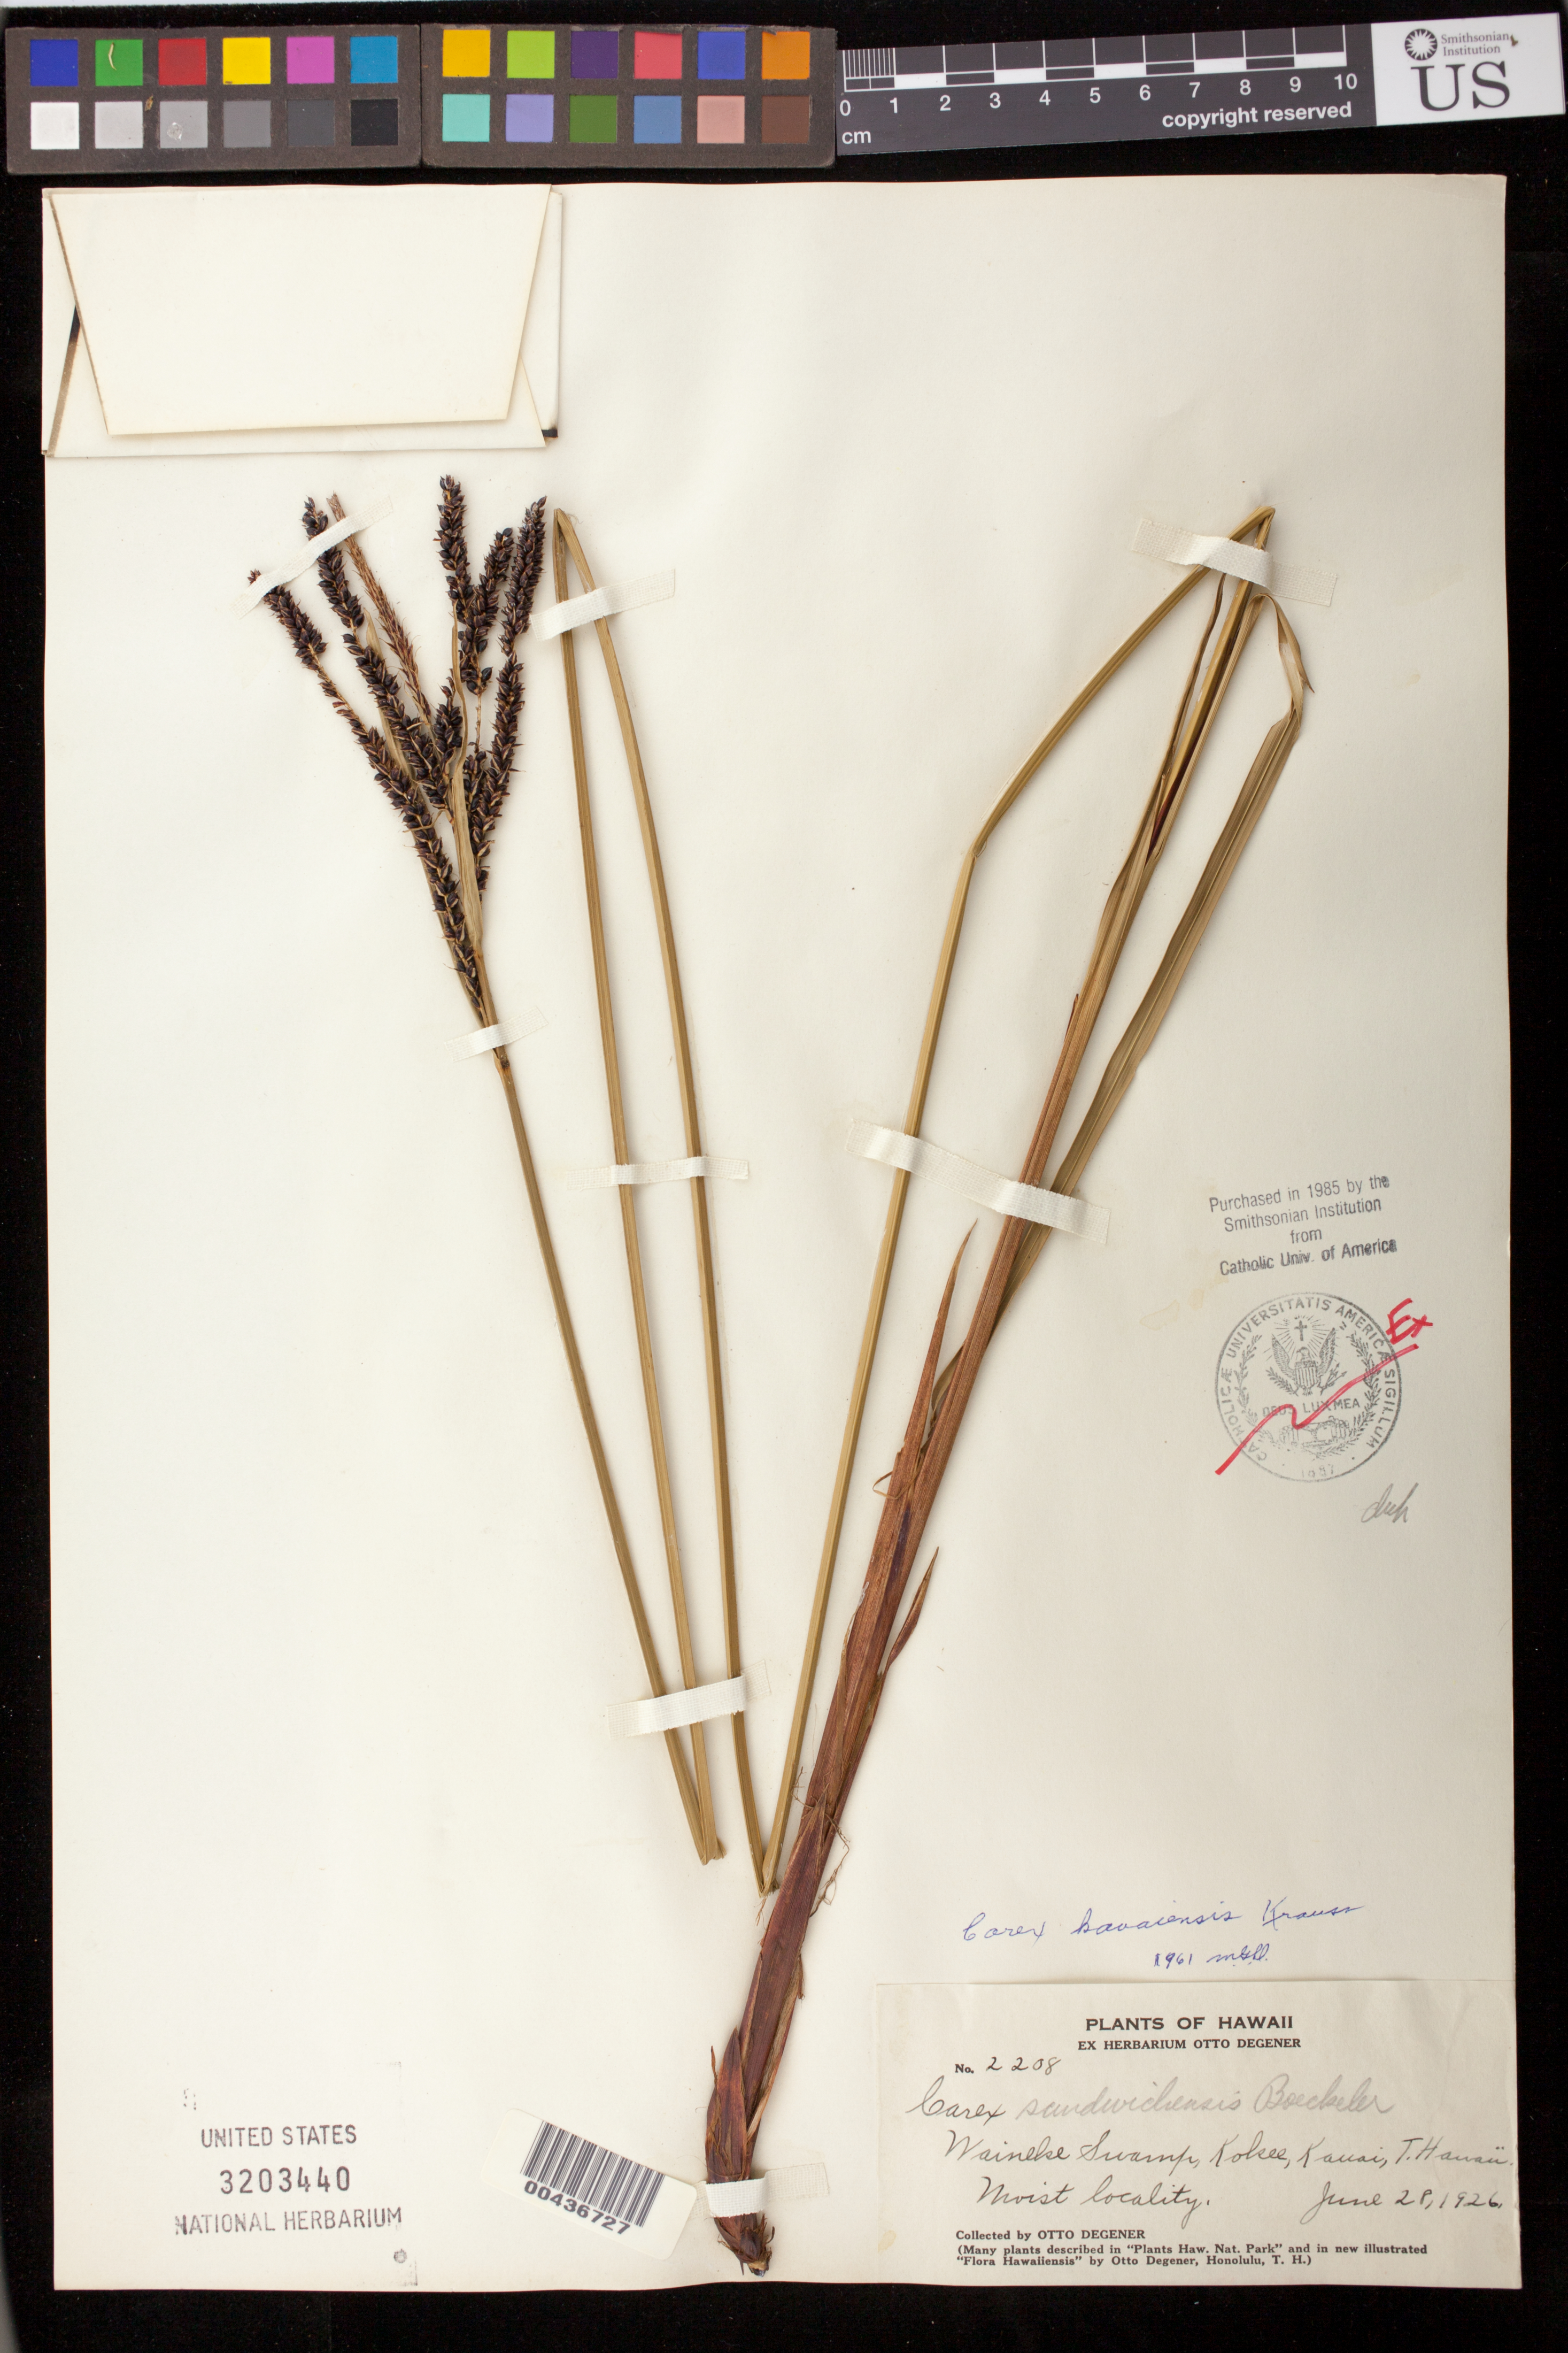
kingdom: Plantae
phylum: Tracheophyta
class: Liliopsida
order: Poales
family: Cyperaceae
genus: Carex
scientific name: Carex kauaiensis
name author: R.W. Krauss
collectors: O. Degener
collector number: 2208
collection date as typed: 28 Jun 1926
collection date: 1926-06-28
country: United States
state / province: Hawaii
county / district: Kauai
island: Kaua'i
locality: Waineke Swamp, Kokee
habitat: Moist locality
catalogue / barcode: US 3203440